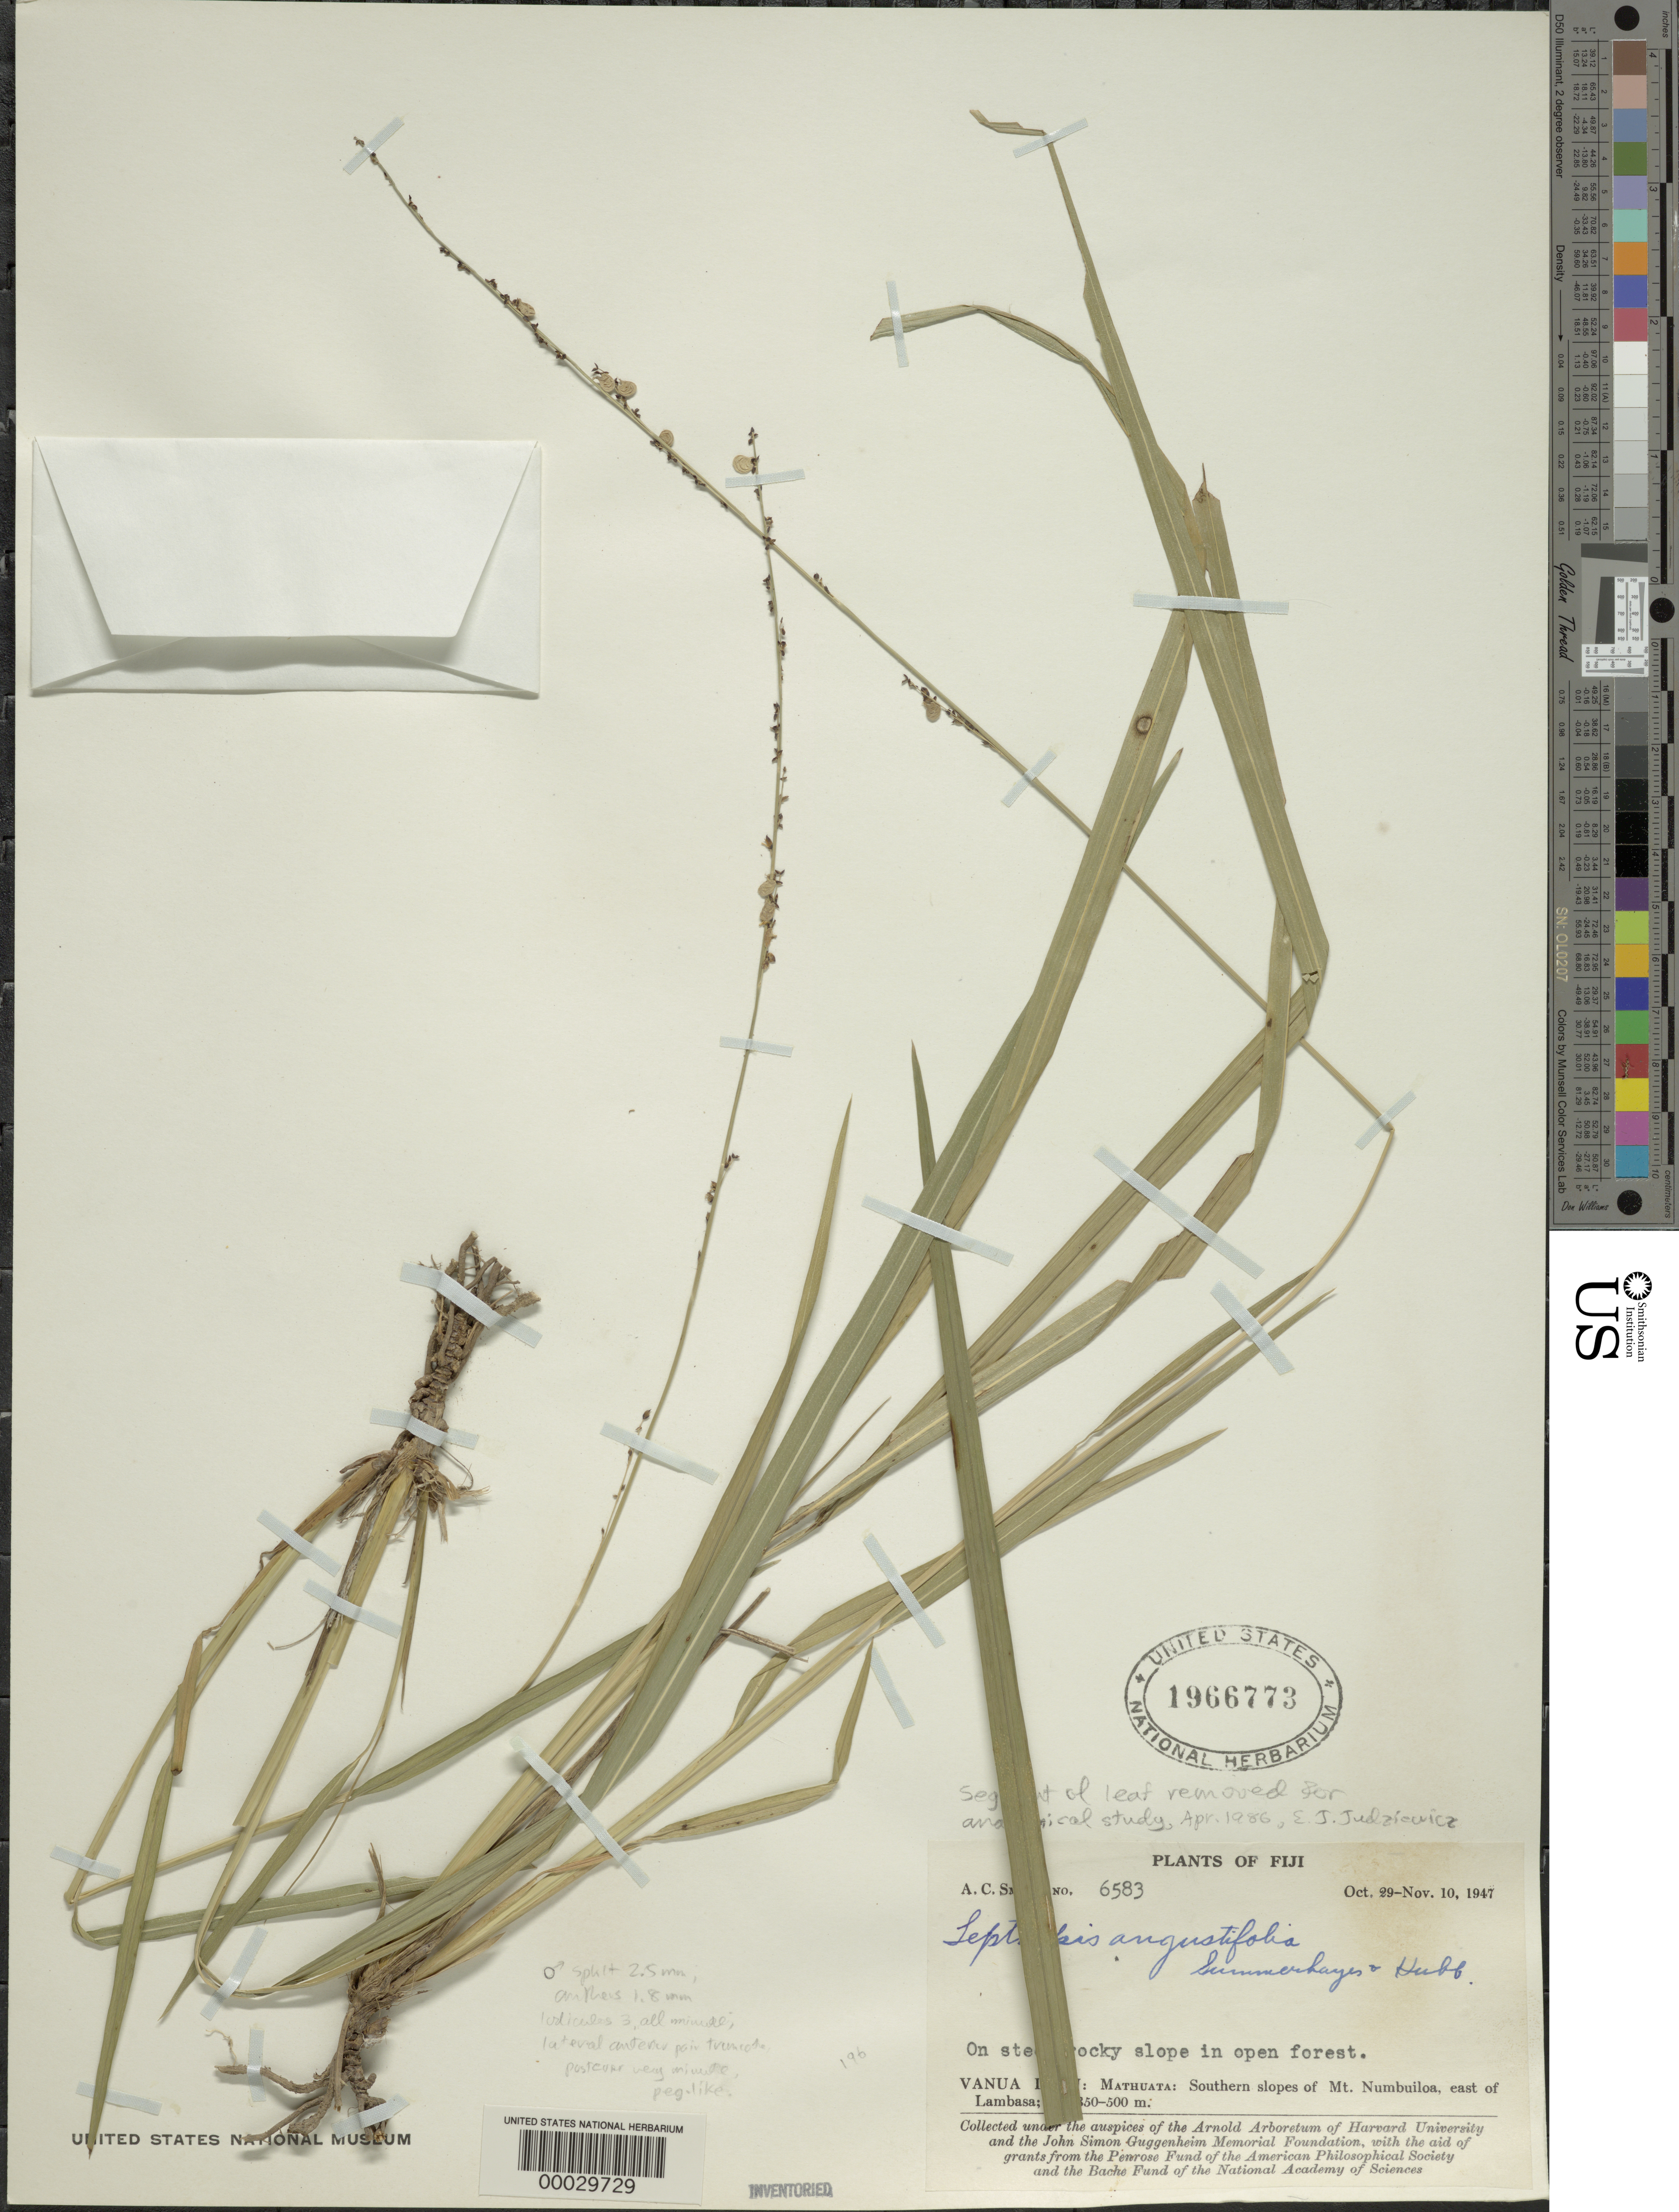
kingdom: Plantae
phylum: Tracheophyta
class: Liliopsida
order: Poales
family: Poaceae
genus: Leptaspis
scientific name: Leptaspis angustifolia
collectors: A. C. Smith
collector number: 6583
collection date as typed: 29 Oct 1947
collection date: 1947-10-29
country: Fiji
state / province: Northern Division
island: Macuata-i-wai [Mathuata-i-wai]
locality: Mathuata Prov.; mt. numbuiloa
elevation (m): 350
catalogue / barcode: US 1966773